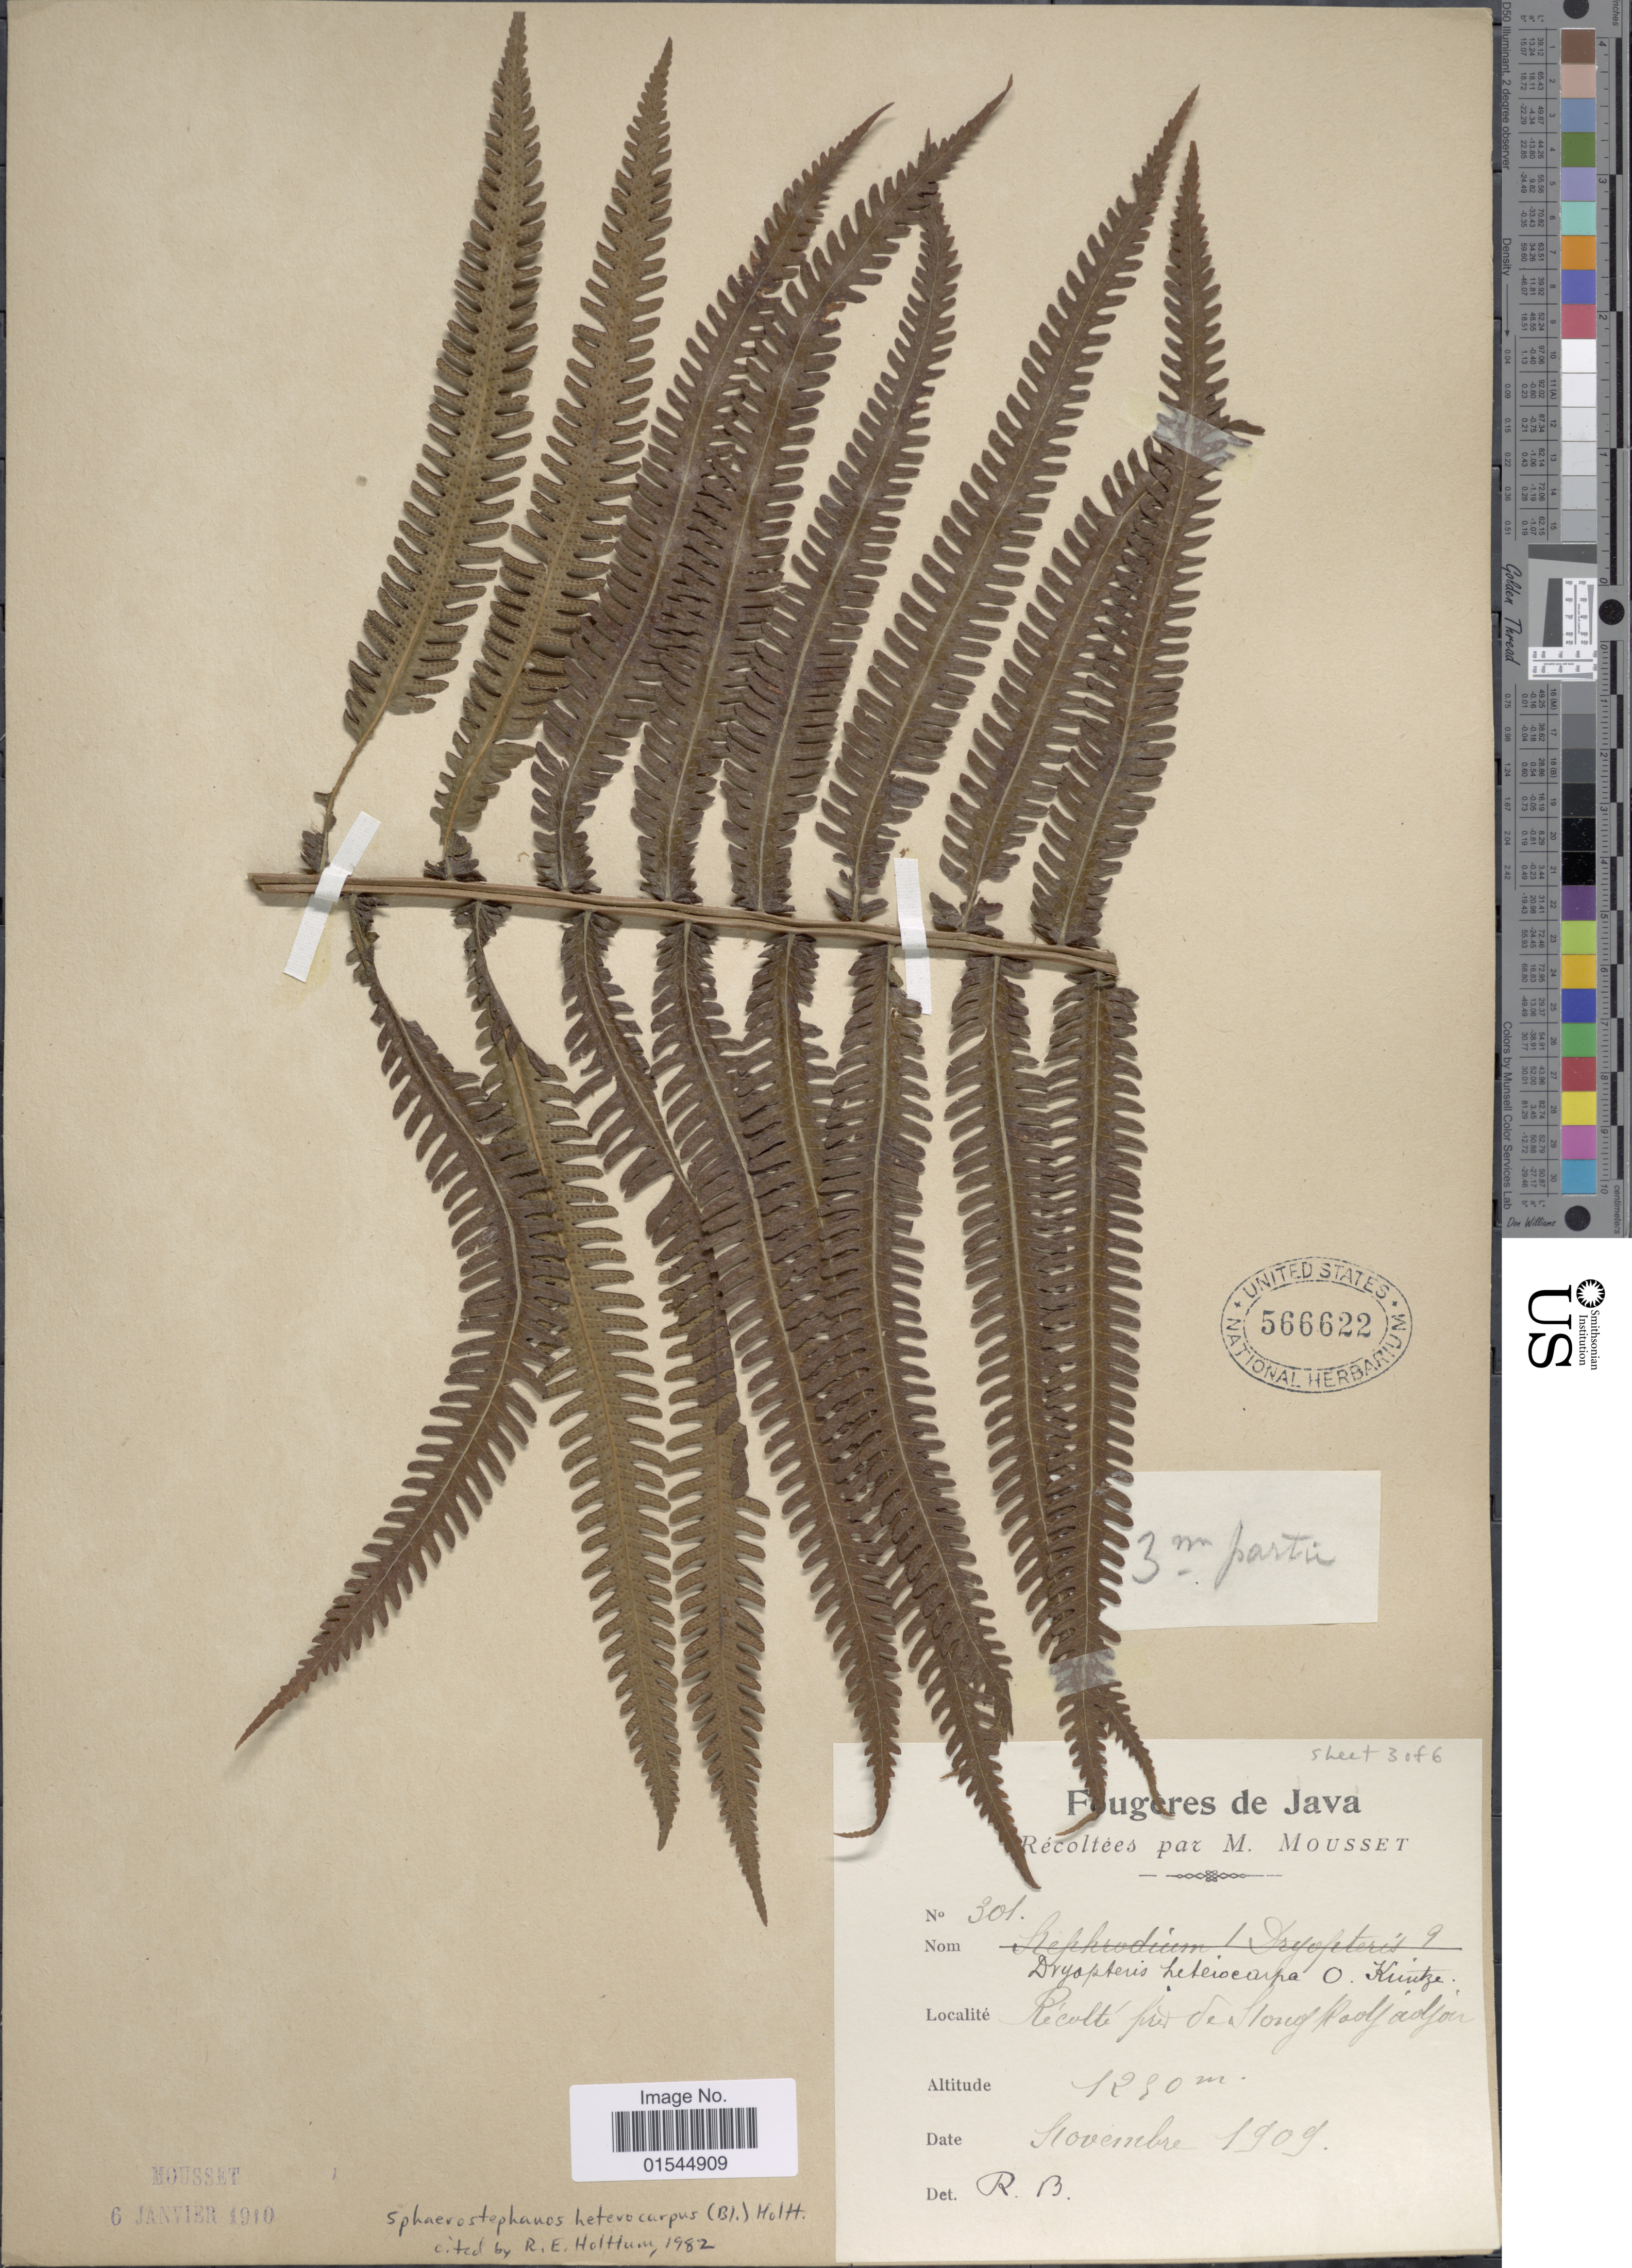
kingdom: Plantae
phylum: Tracheophyta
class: Polypodiopsida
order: Polypodiales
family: Thelypteridaceae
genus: Sphaerostephanos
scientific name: Sphaerostephanos heterocarpus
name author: (Blume) Holttum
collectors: M. Mousset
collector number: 301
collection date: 1909-11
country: Indonesia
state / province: Java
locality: Pres de Nong Kodjadjar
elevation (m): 1250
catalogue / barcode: US 566622